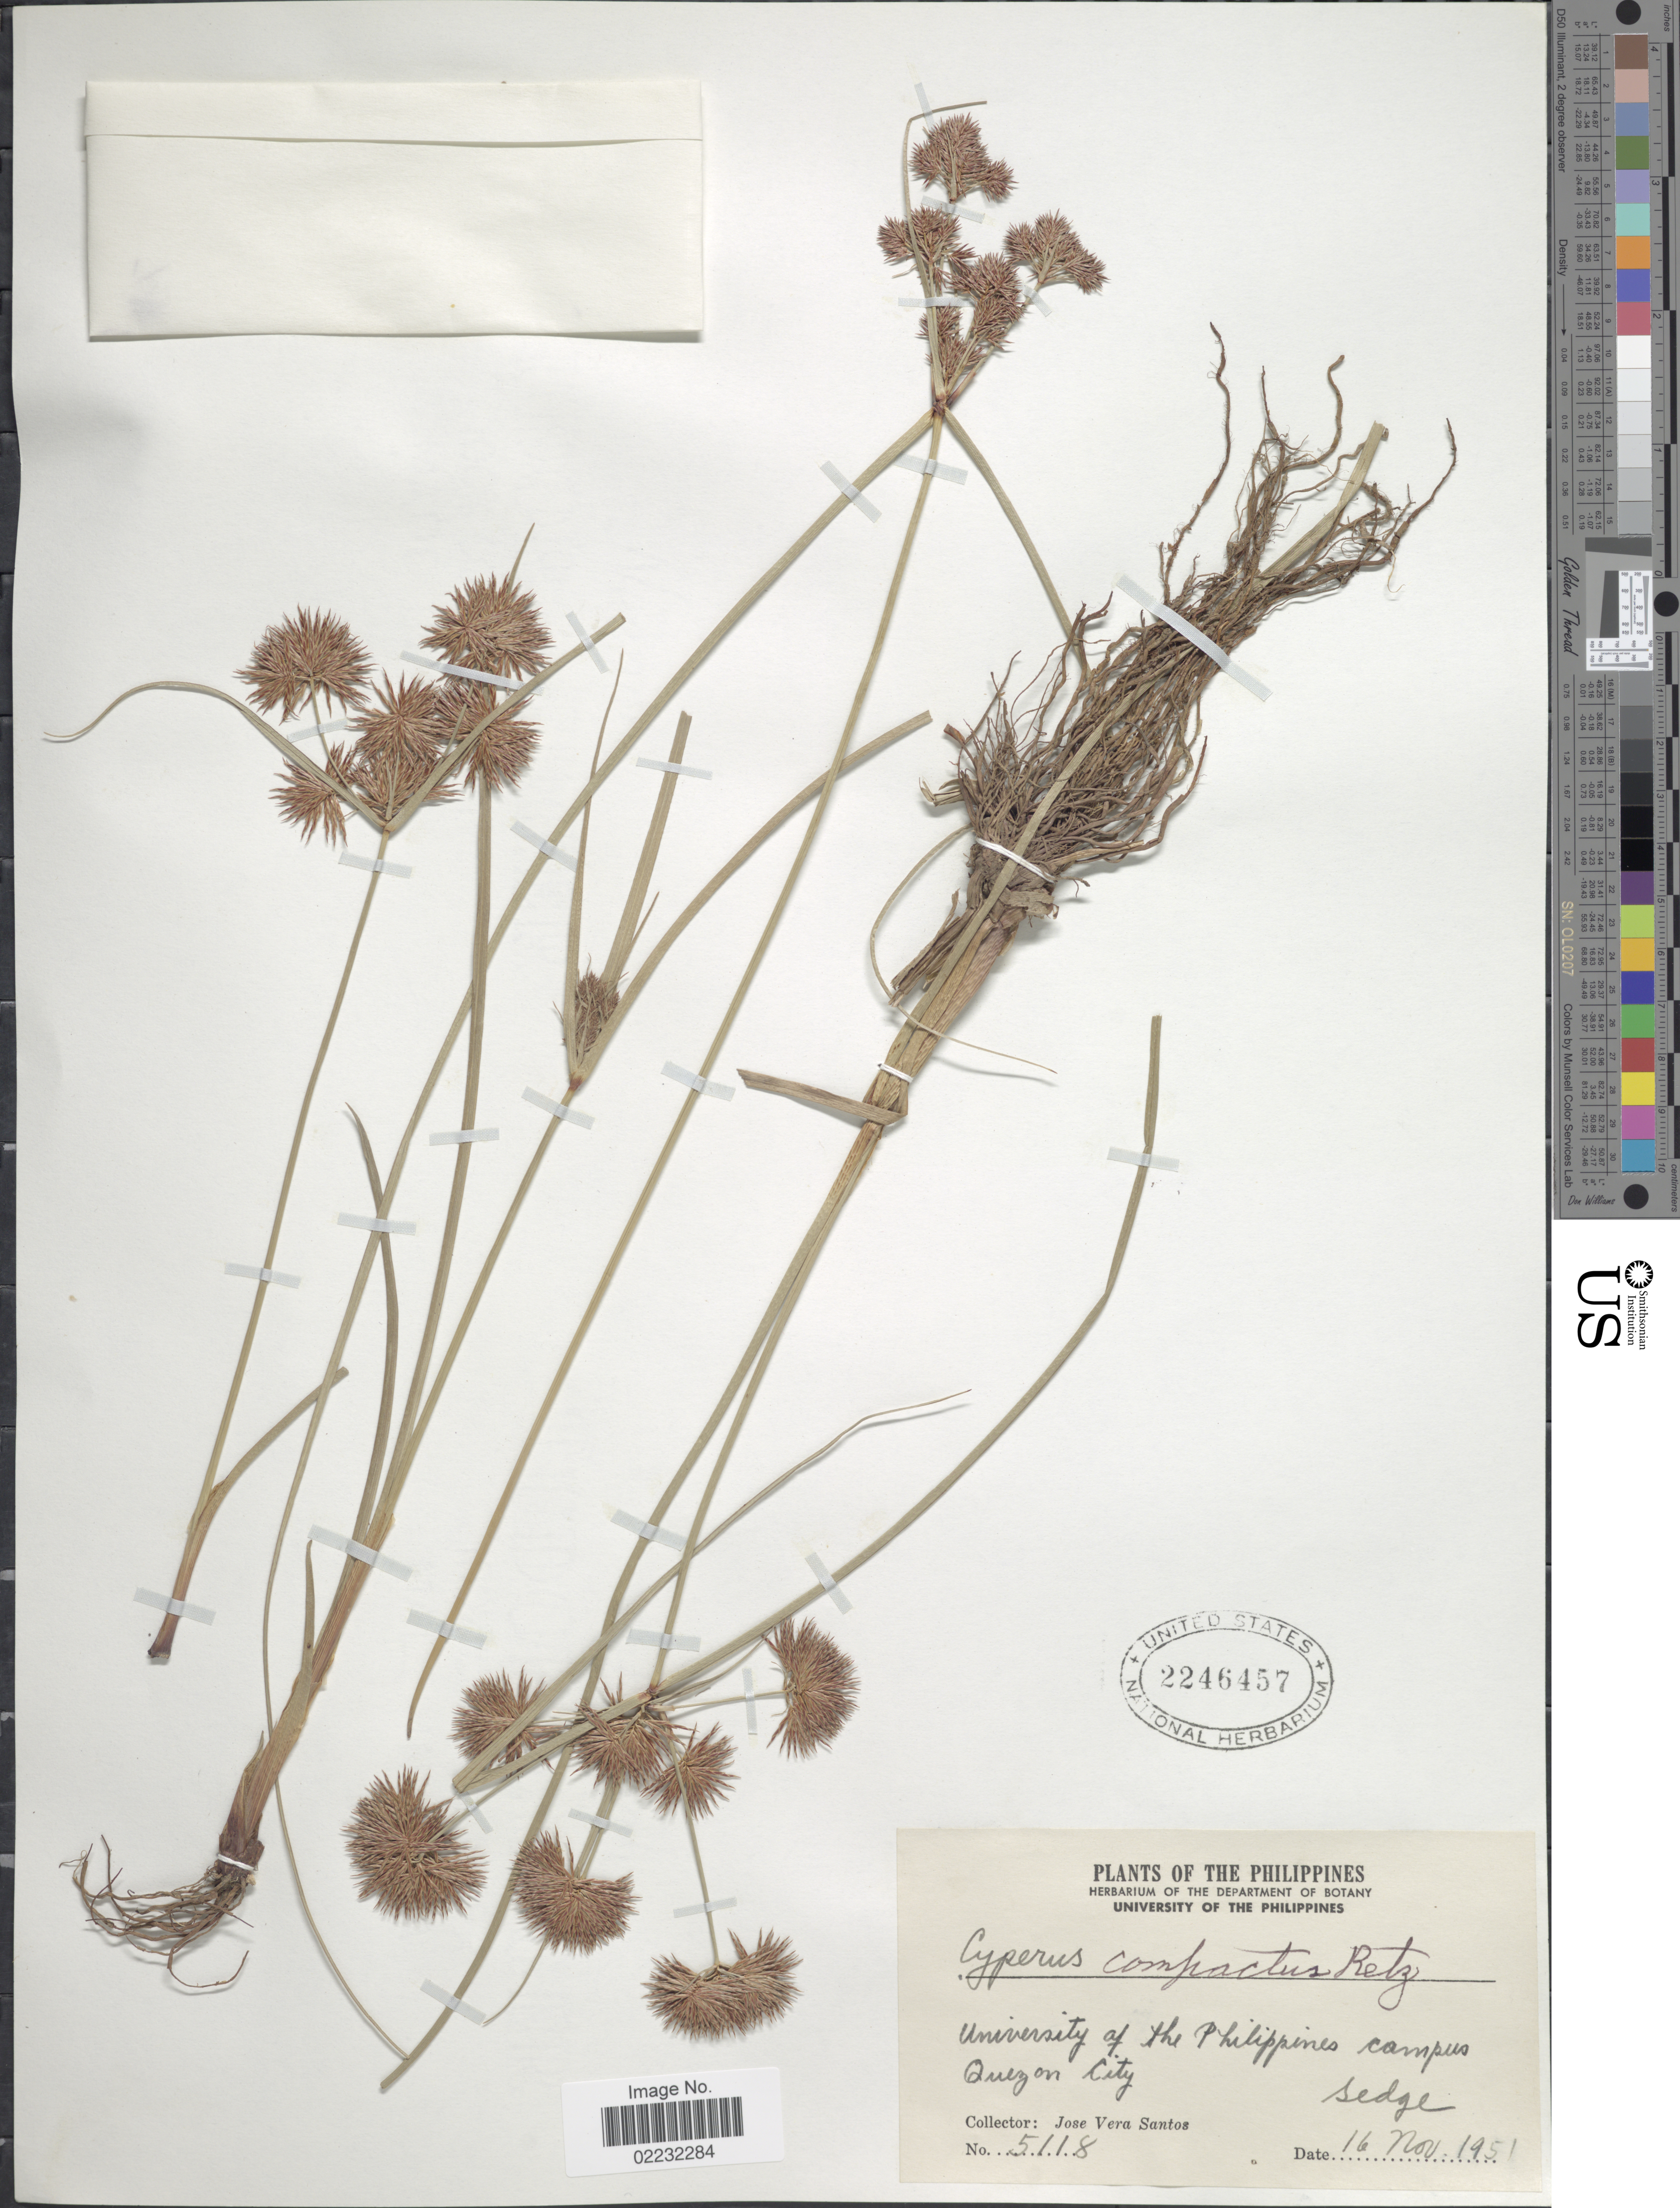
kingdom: Plantae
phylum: Tracheophyta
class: Liliopsida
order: Poales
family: Cyperaceae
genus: Cyperus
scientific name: Cyperus compactus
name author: Retz.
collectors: J. Santos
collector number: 5118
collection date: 1951-11-16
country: Philippines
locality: University of the Philippines campus, Quezon City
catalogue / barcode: US 2246457